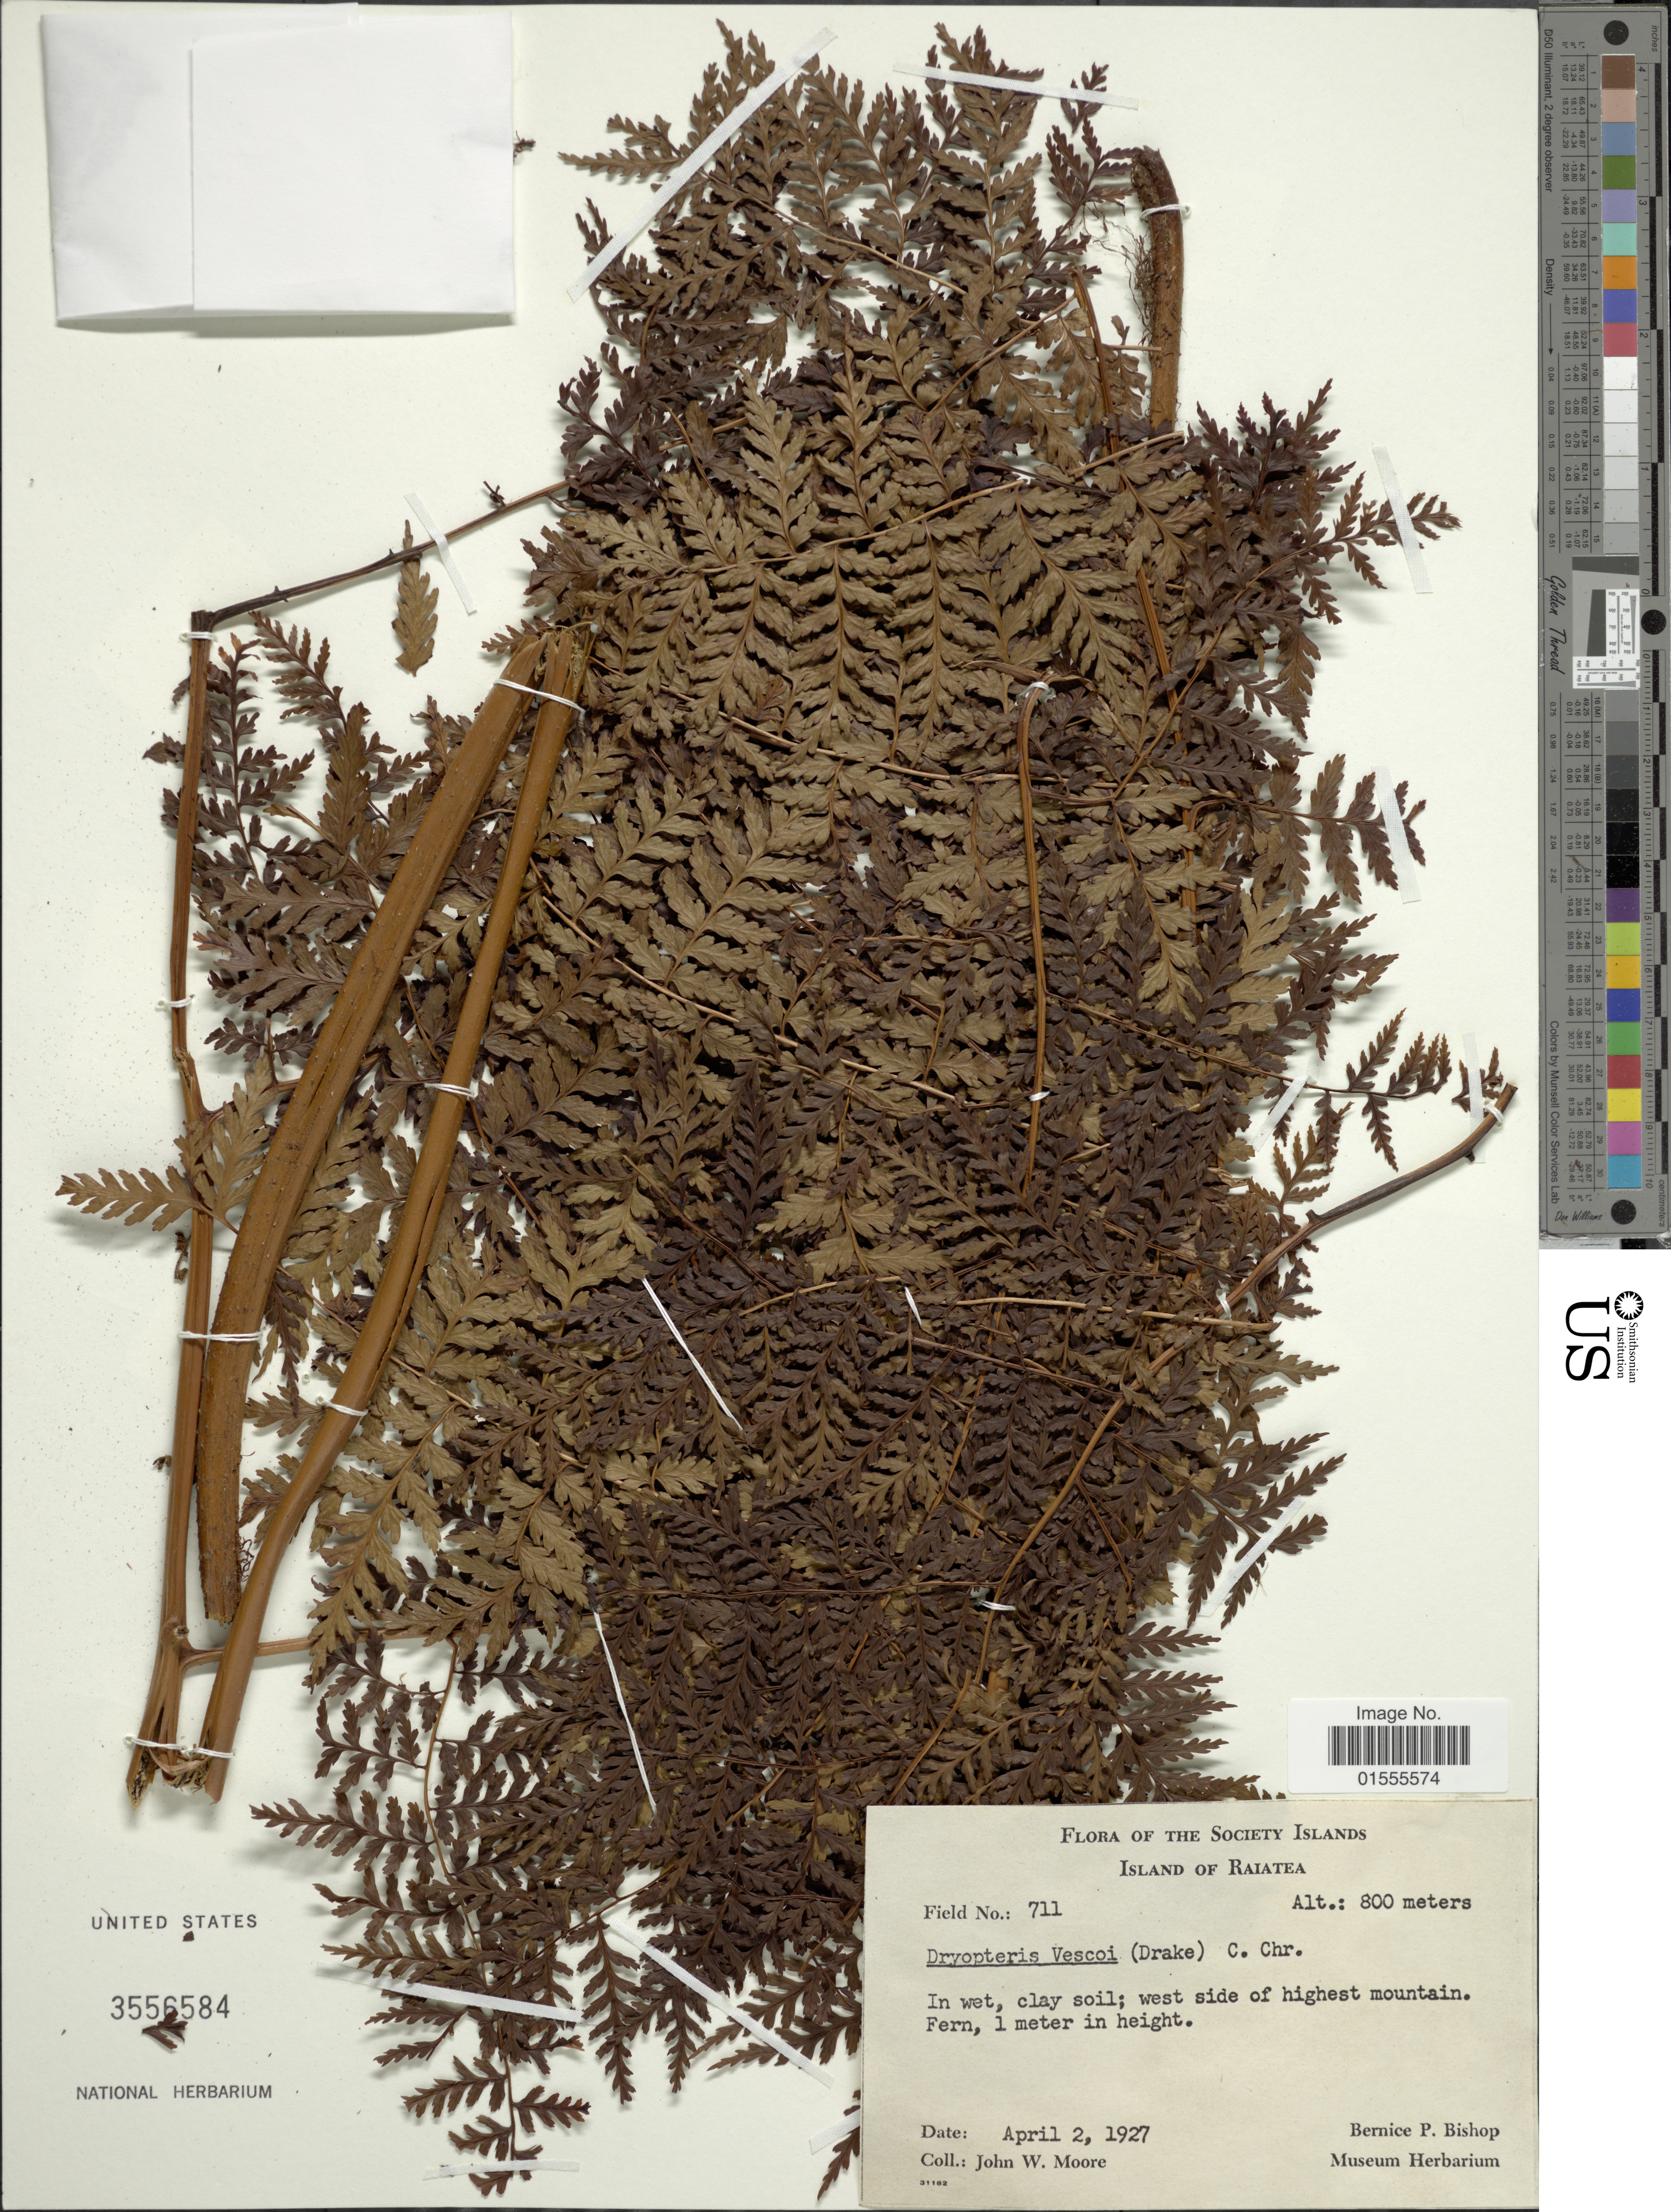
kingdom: Plantae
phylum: Tracheophyta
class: Polypodiopsida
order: Polypodiales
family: Dryopteridaceae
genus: Dryopteris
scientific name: Dryopteris dicksonioides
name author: (Mett. ex Kuhn) Copel.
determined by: Florence, J.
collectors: J. Moore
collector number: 711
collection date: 1927-04-02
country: French Polynesia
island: Raiatea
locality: The Society Islands, Island of Raiatea, In wet, clay soil; west side of highest mountain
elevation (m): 800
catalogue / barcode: US 3556584